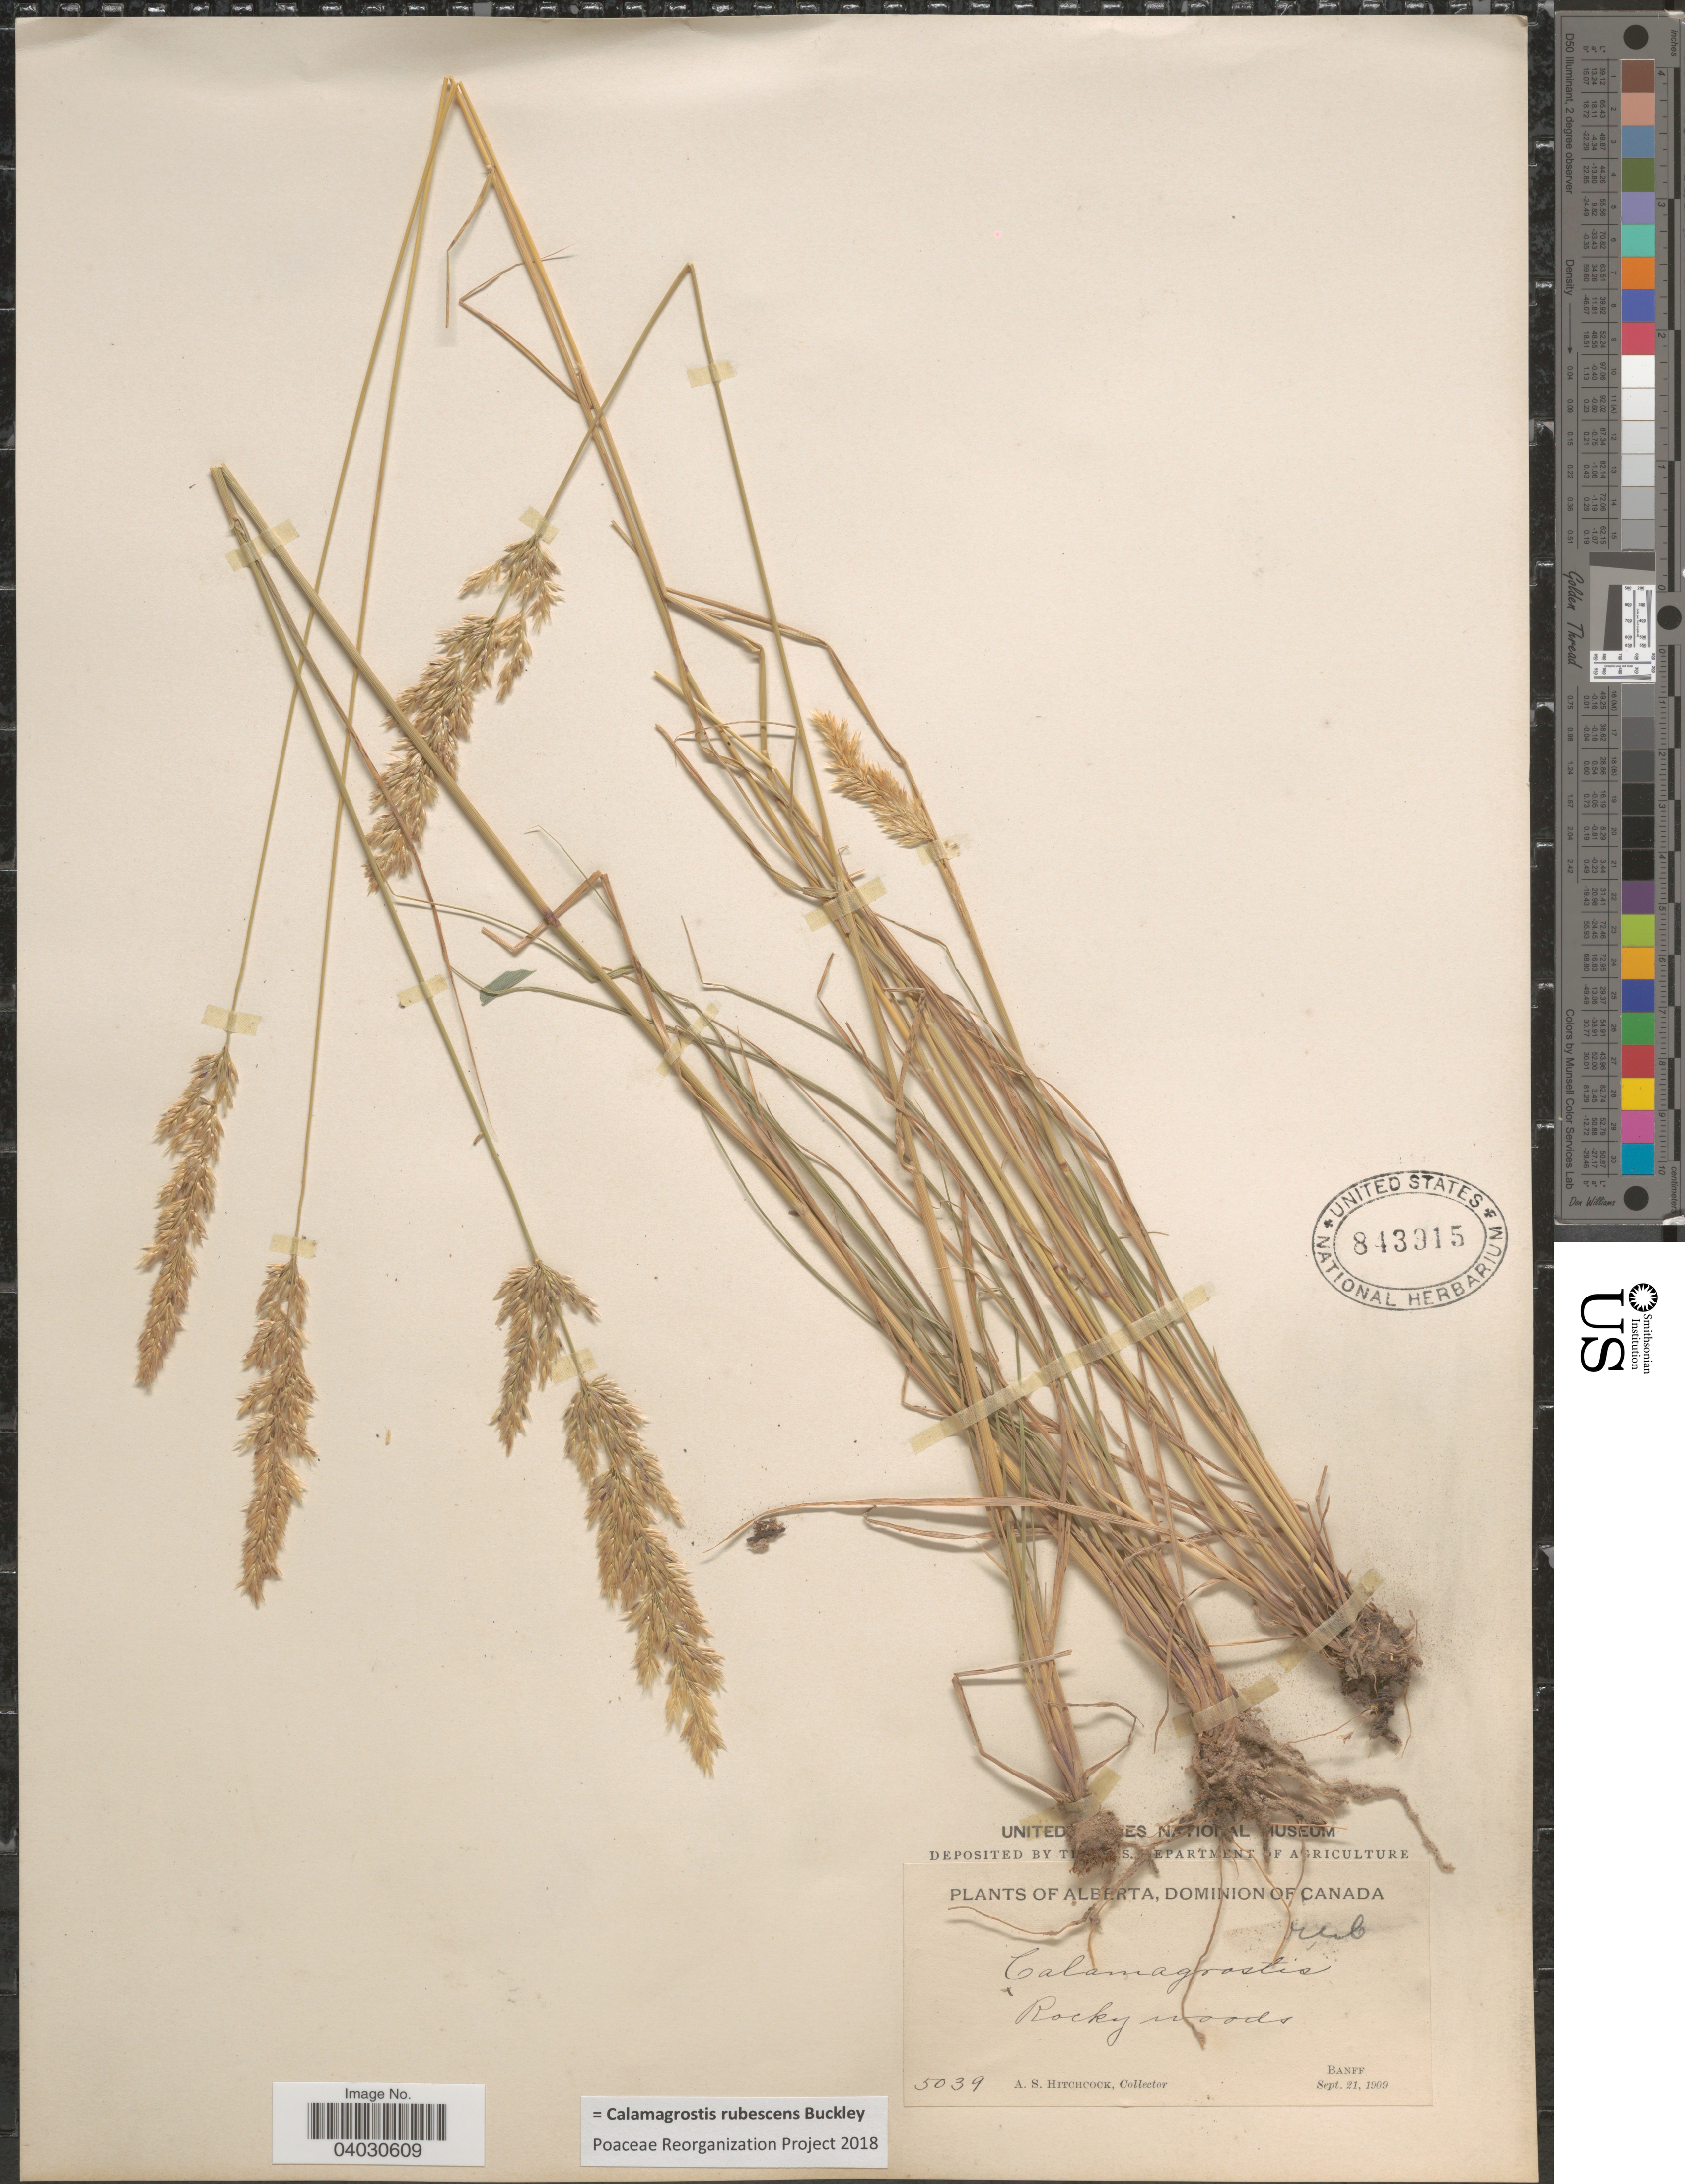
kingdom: Plantae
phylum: Tracheophyta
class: Liliopsida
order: Poales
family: Poaceae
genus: Calamagrostis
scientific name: Calamagrostis rubescens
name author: Buckley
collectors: A. S. Hitchcock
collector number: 5039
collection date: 1909-09-21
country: Canada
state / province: Alberta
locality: Dominion of Canada. Banff.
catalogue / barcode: US 843915